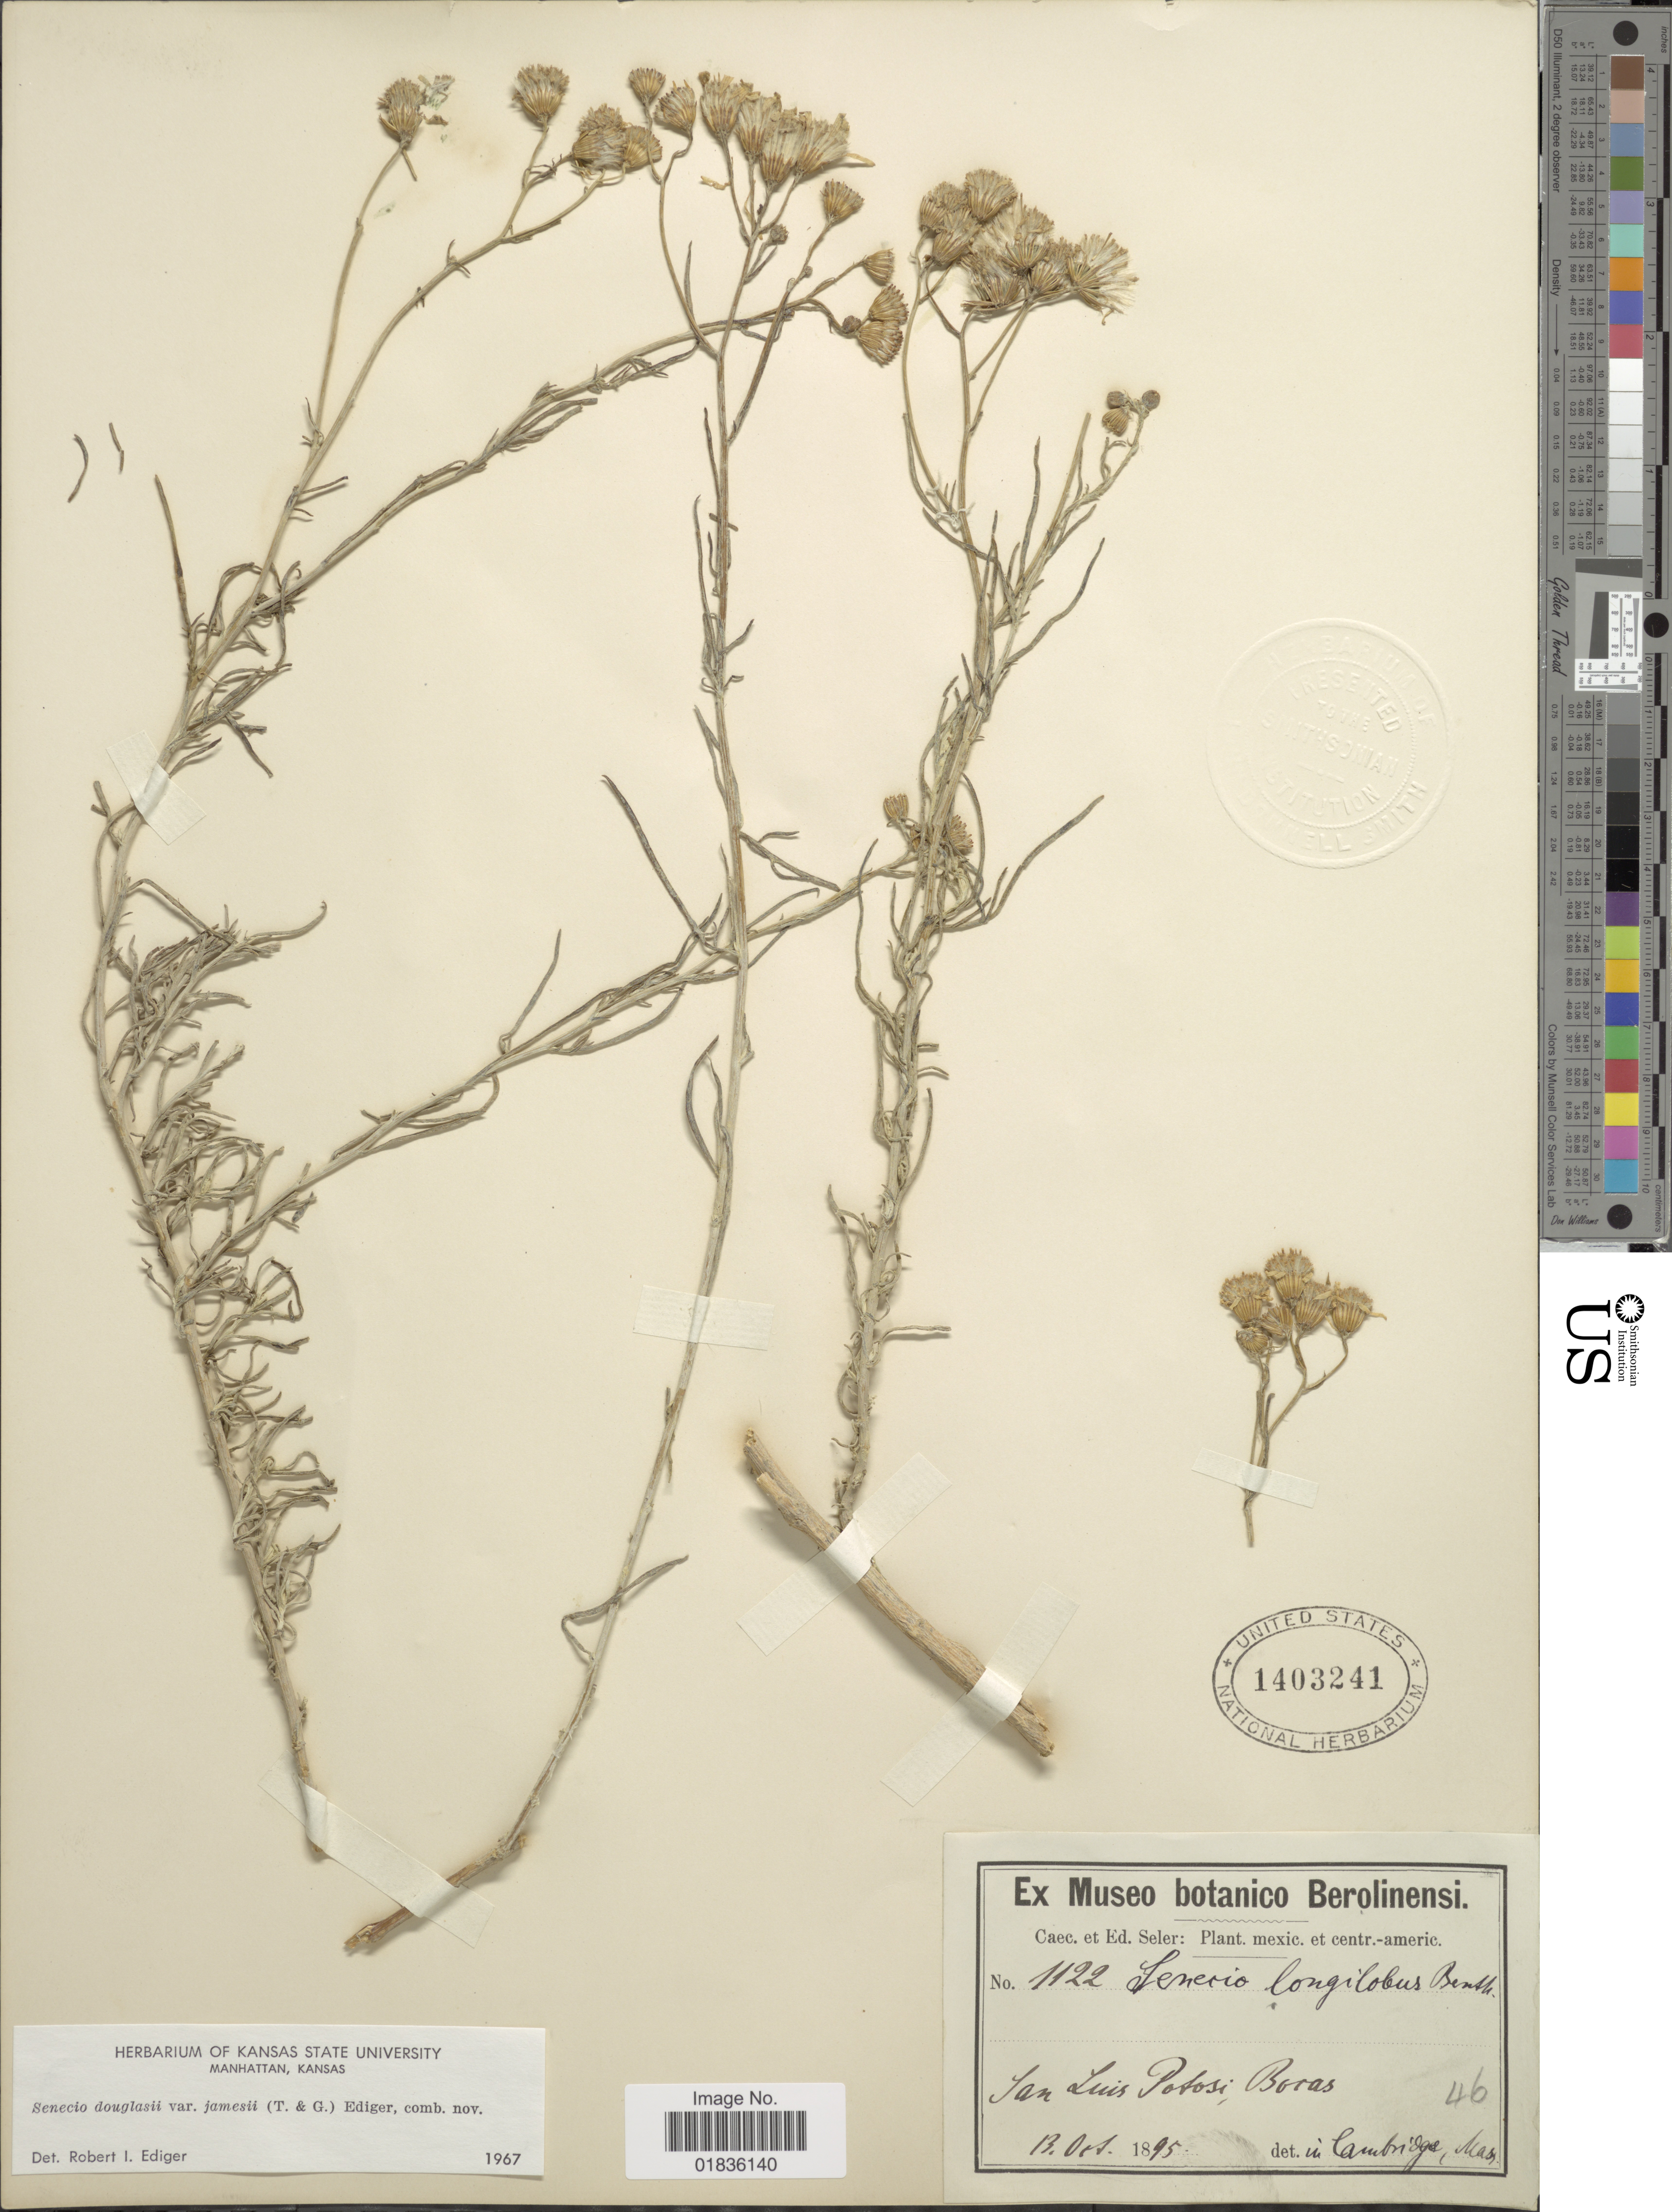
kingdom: Plantae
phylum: Tracheophyta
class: Magnoliopsida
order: Asterales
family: Asteraceae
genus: Senecio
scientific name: Senecio flaccidus var. flaccidus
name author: Less.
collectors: ex Caec. et Ed Seler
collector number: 1122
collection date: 1895-10-13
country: Mexico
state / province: San Luis Potosí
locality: Boras.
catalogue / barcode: US 1403241